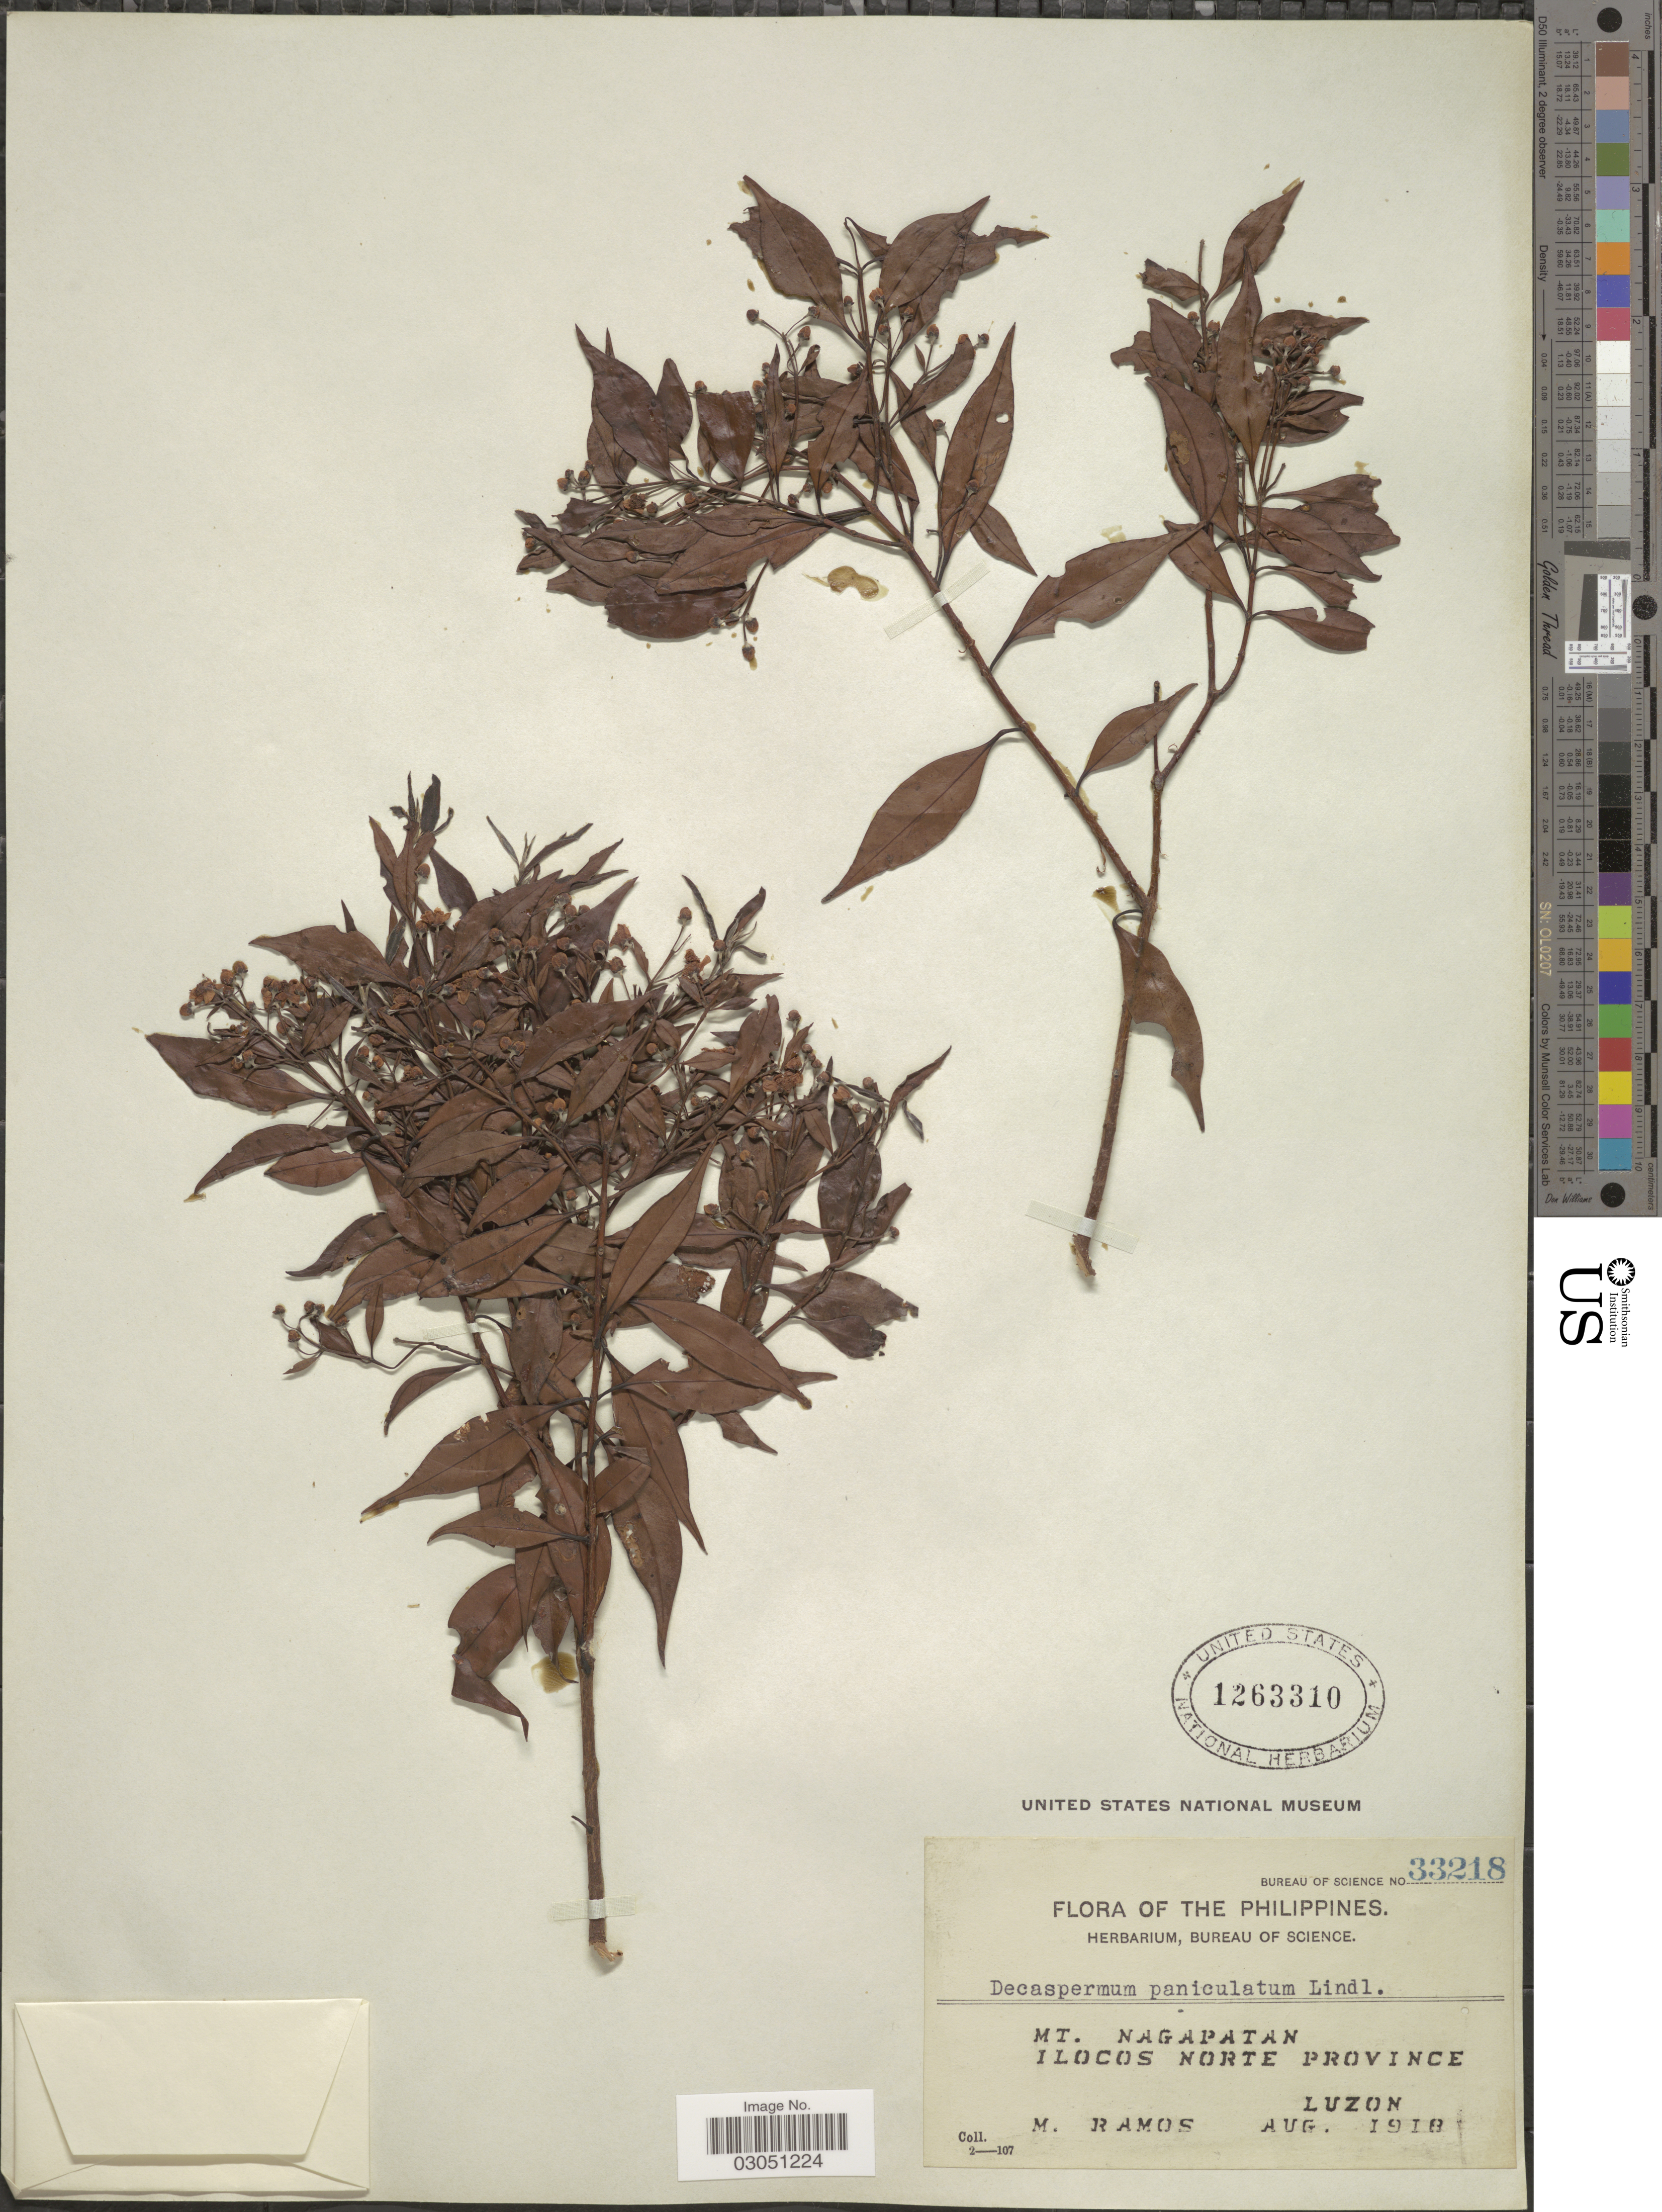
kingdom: Plantae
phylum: Tracheophyta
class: Magnoliopsida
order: Myrtales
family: Myrtaceae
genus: Decaspermum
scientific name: Decaspermum fruticosum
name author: J.R. Forst. & G. Forst.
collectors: M. Ramos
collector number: Bureau of science 33218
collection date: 1918-08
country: Philippines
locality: Mt. Nagapatan, Ilocos Norte Province, Luzon.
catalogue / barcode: US 1263310